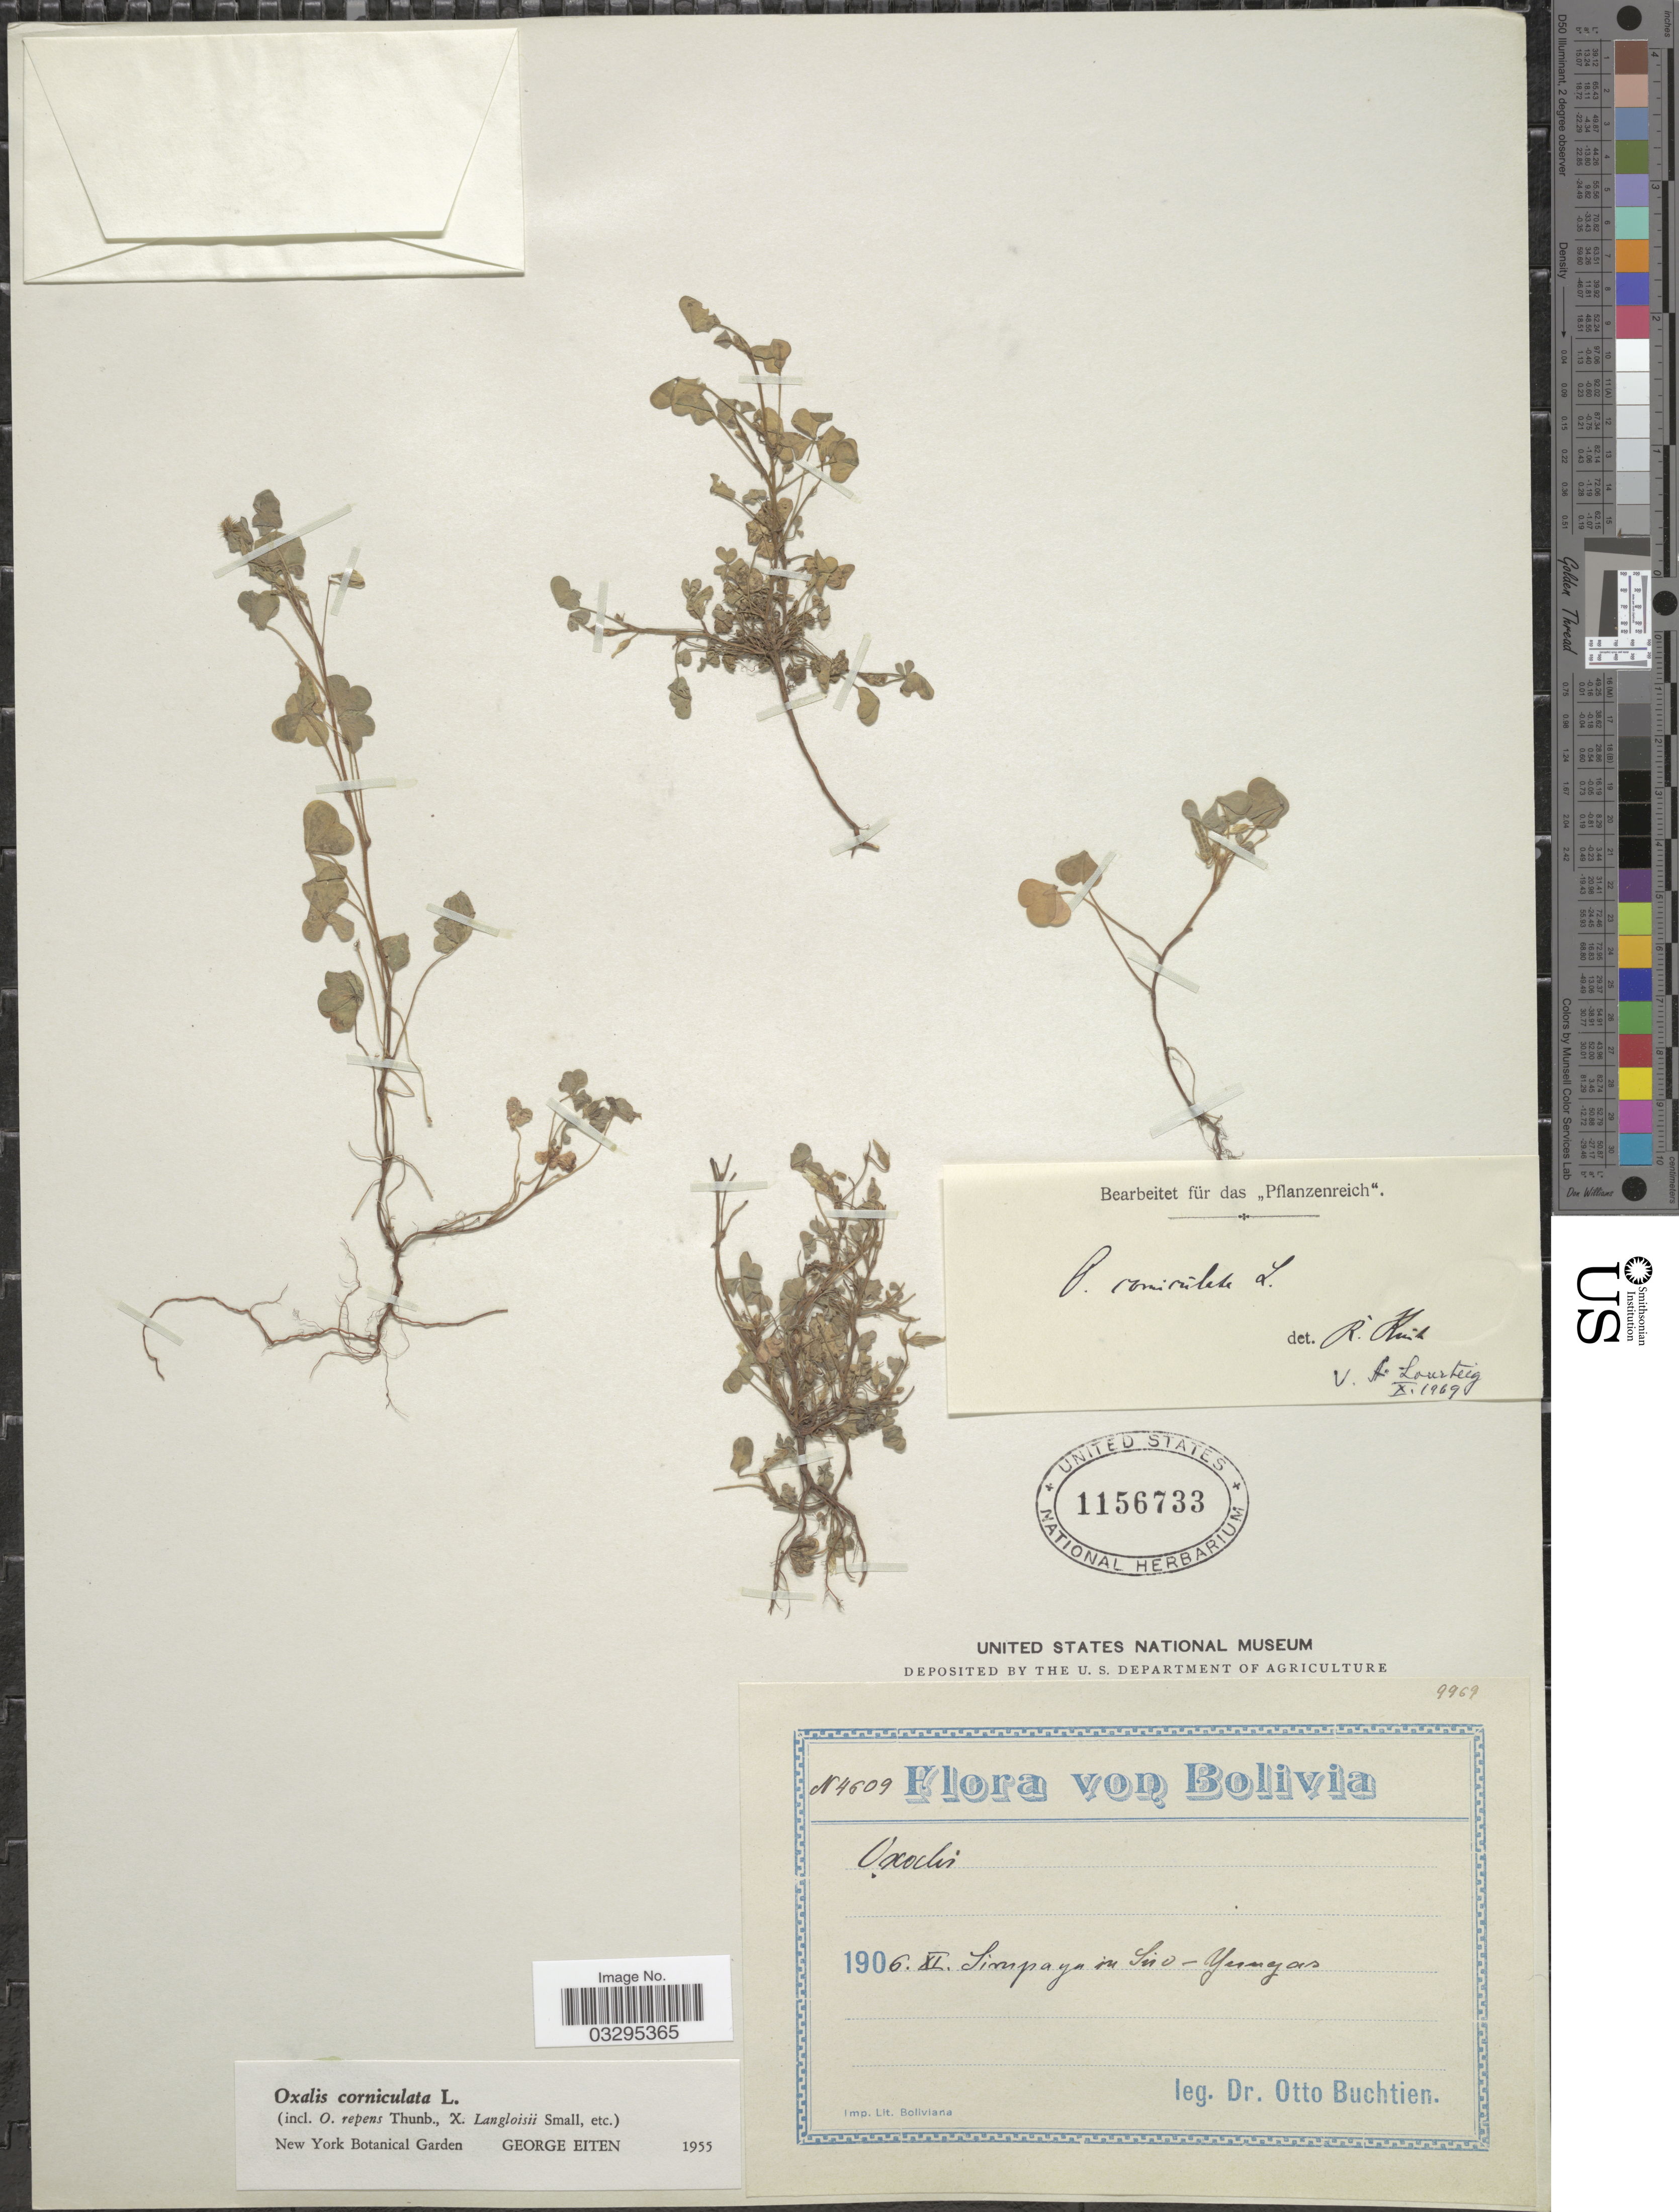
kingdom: Plantae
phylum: Tracheophyta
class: Magnoliopsida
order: Oxalidales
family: Oxalidaceae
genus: Oxalis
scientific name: Oxalis corniculata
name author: L.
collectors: O. Buchtien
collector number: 4609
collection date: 1906-11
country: Bolivia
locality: Sirupaya in Sud-Yungas.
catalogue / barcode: US 1156733